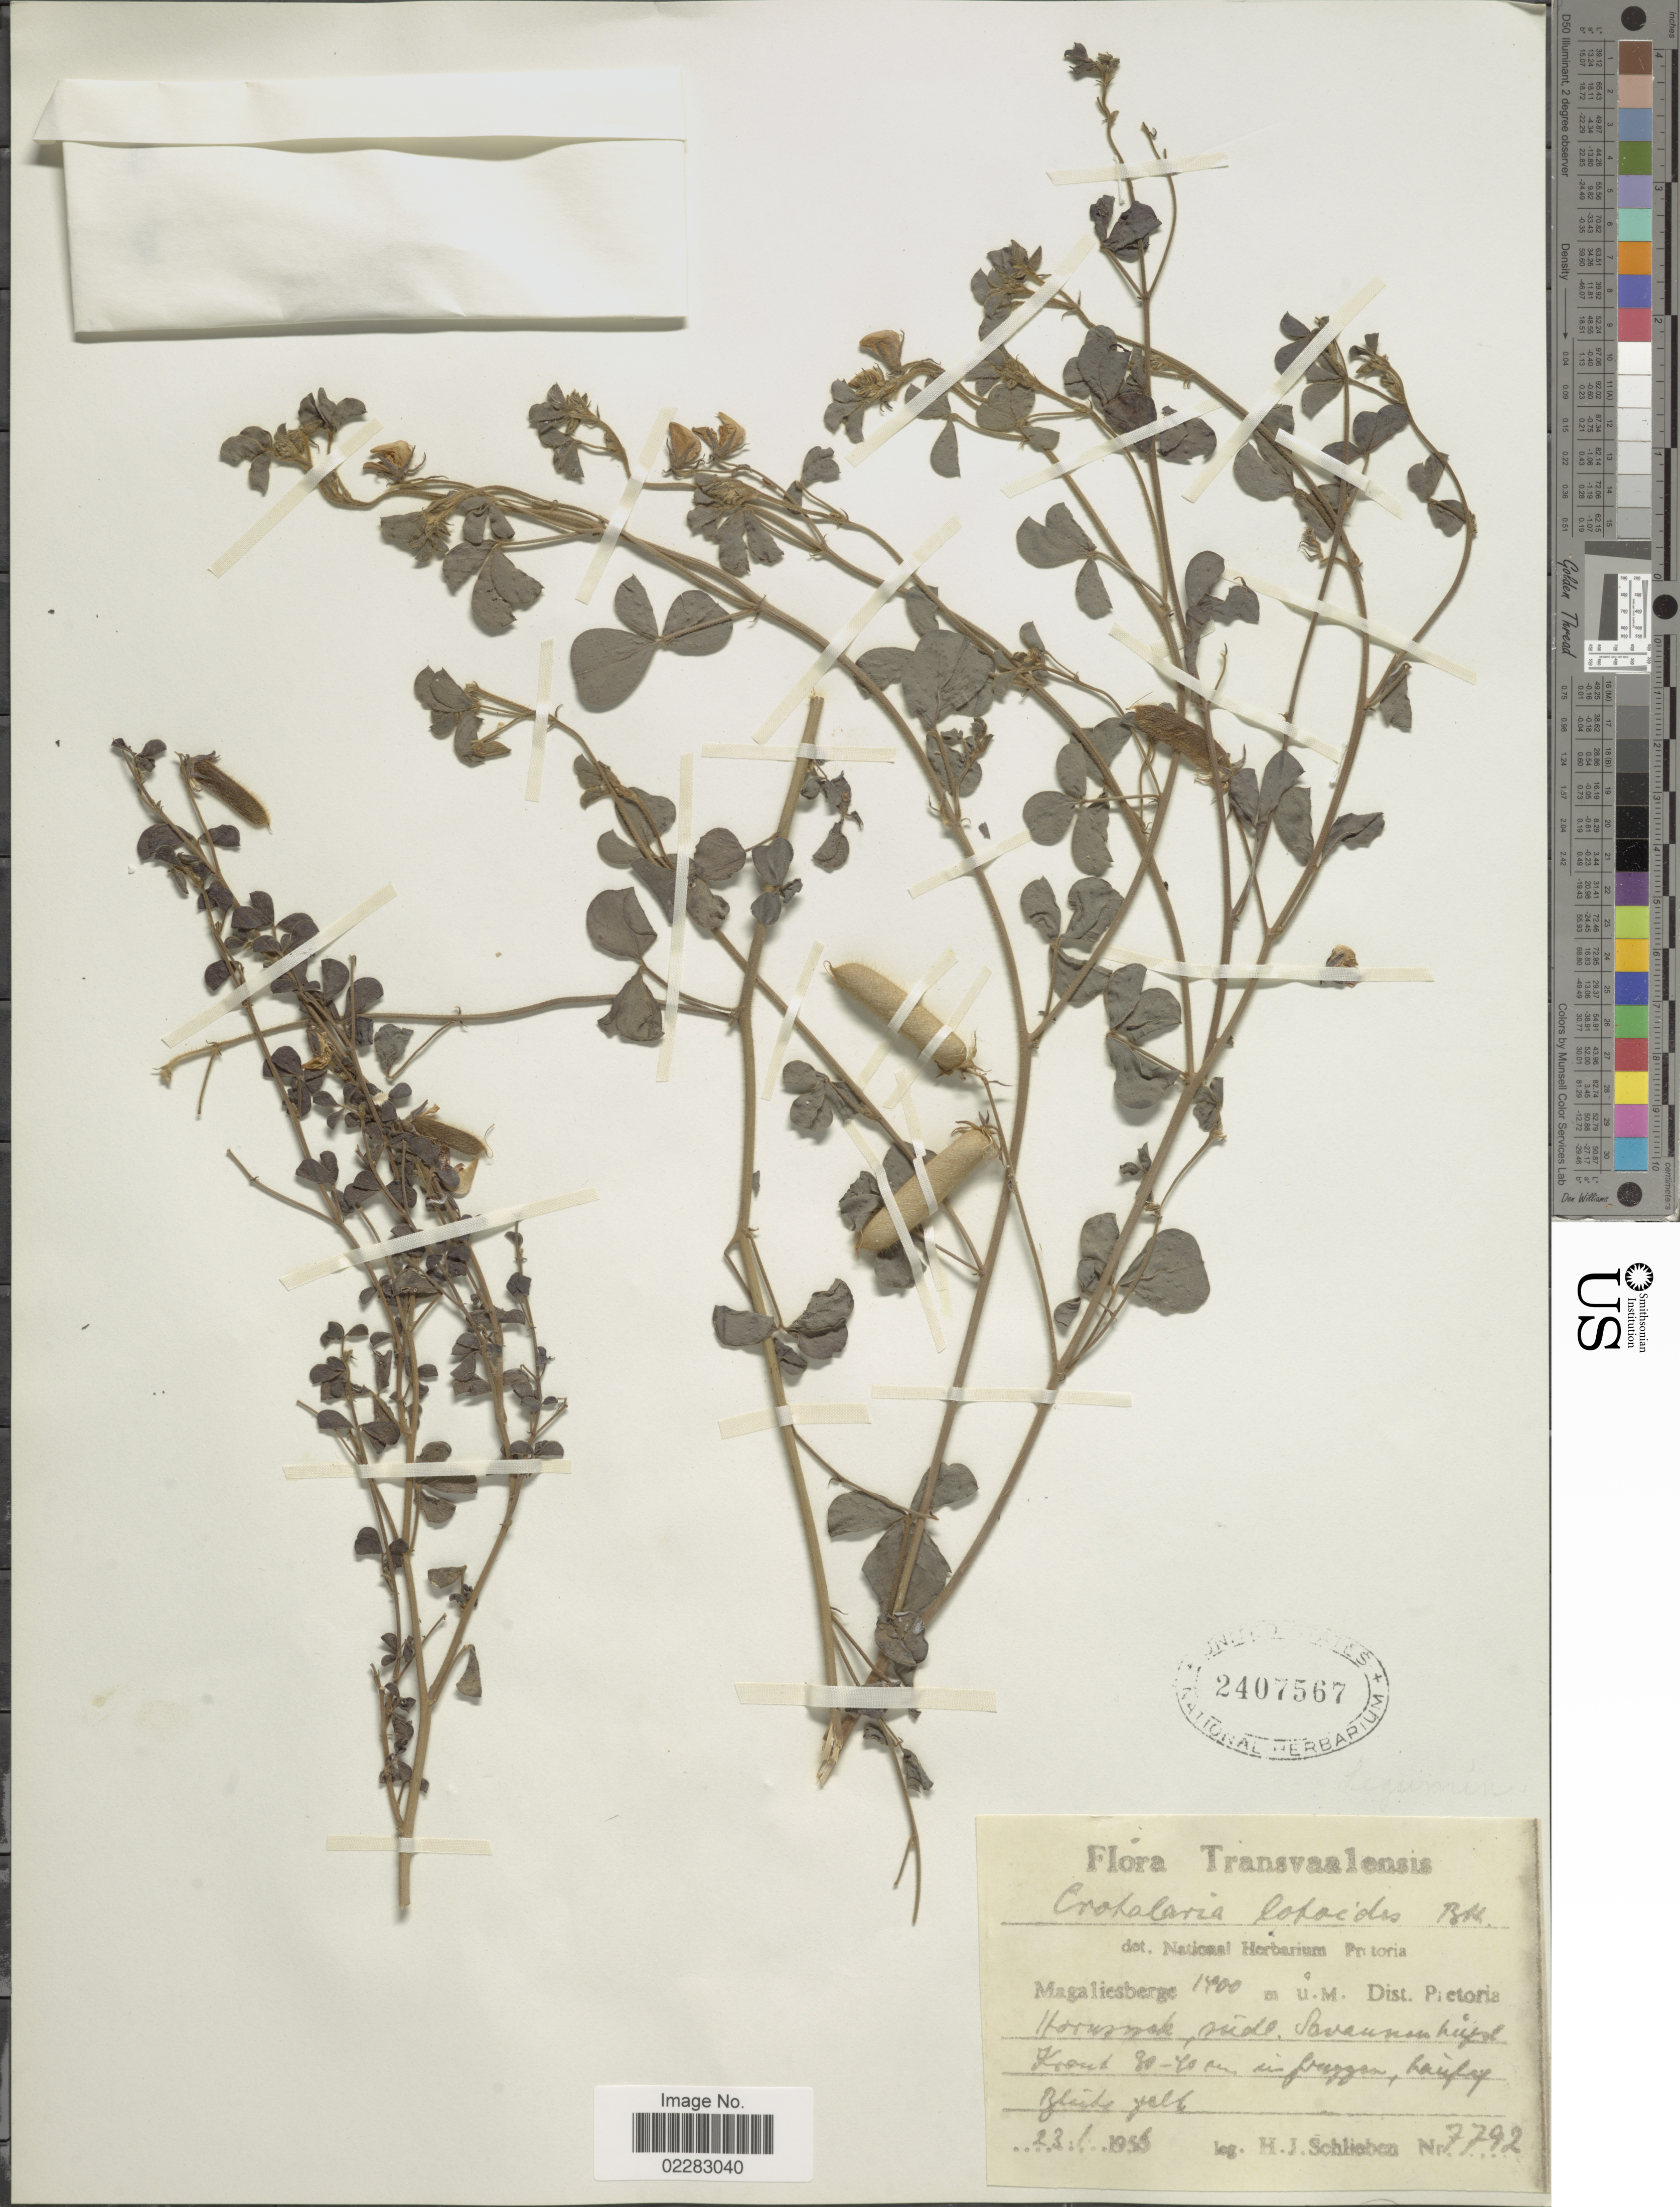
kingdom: Plantae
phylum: Tracheophyta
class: Magnoliopsida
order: Fabales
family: Fabaceae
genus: Crotalaria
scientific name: Crotalaria lotoides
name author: Benth.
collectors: H. J. Schlieben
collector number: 7792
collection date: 1936-06-23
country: South Africa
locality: Transvaalensis, Magaliesberge, Dist. Pretoria Hornsnek, südl, Savanne hügel, Kraut om in Gruppen haüfig.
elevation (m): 1400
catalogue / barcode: US 2407567